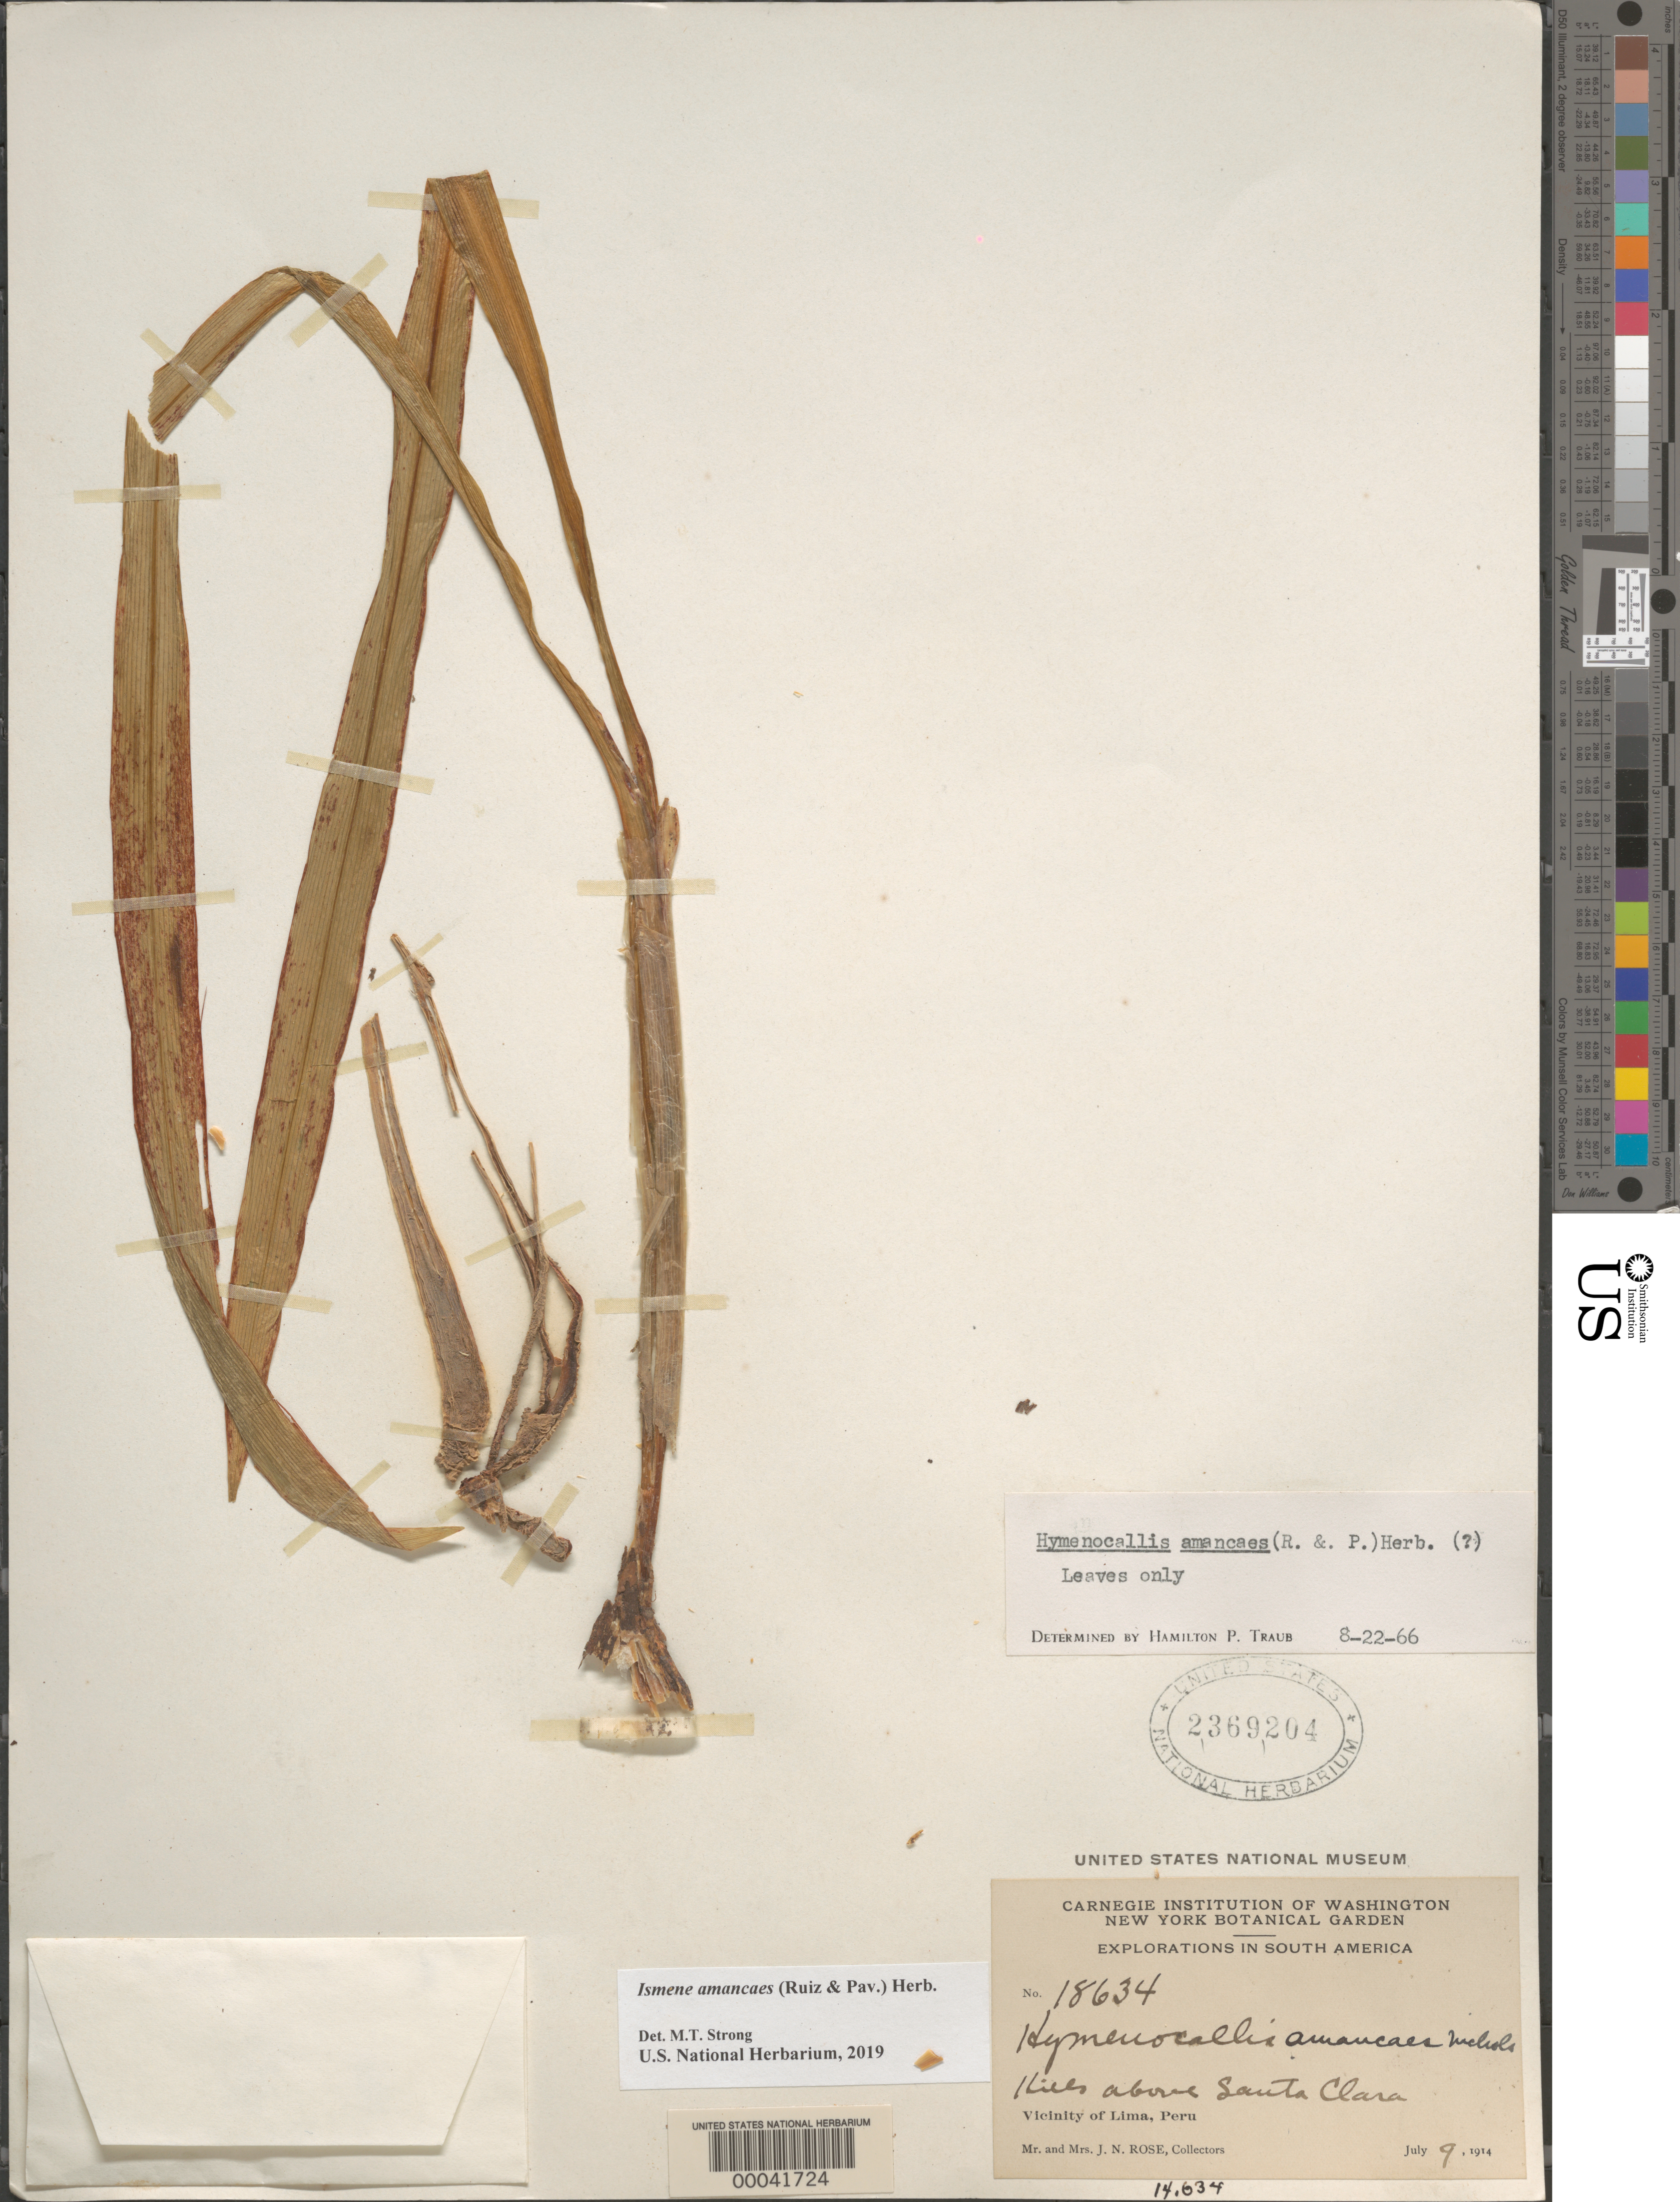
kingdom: Plantae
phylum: Tracheophyta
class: Liliopsida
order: Asparagales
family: Amaryllidaceae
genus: Ismene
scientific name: Ismene amancaes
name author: (Ker Gawl.) Herb.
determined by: Strong, Mark T., (BOT), Smithsonian Institution - National Museum of Natural History (UNITED STATES)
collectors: J. N. Rose & J. M. Rose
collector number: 18634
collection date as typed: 09 Jul 1914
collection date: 1914-07-09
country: Peru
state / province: Lima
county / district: Lima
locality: Vicinity of lima, hills above santa clara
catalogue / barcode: US 2369204